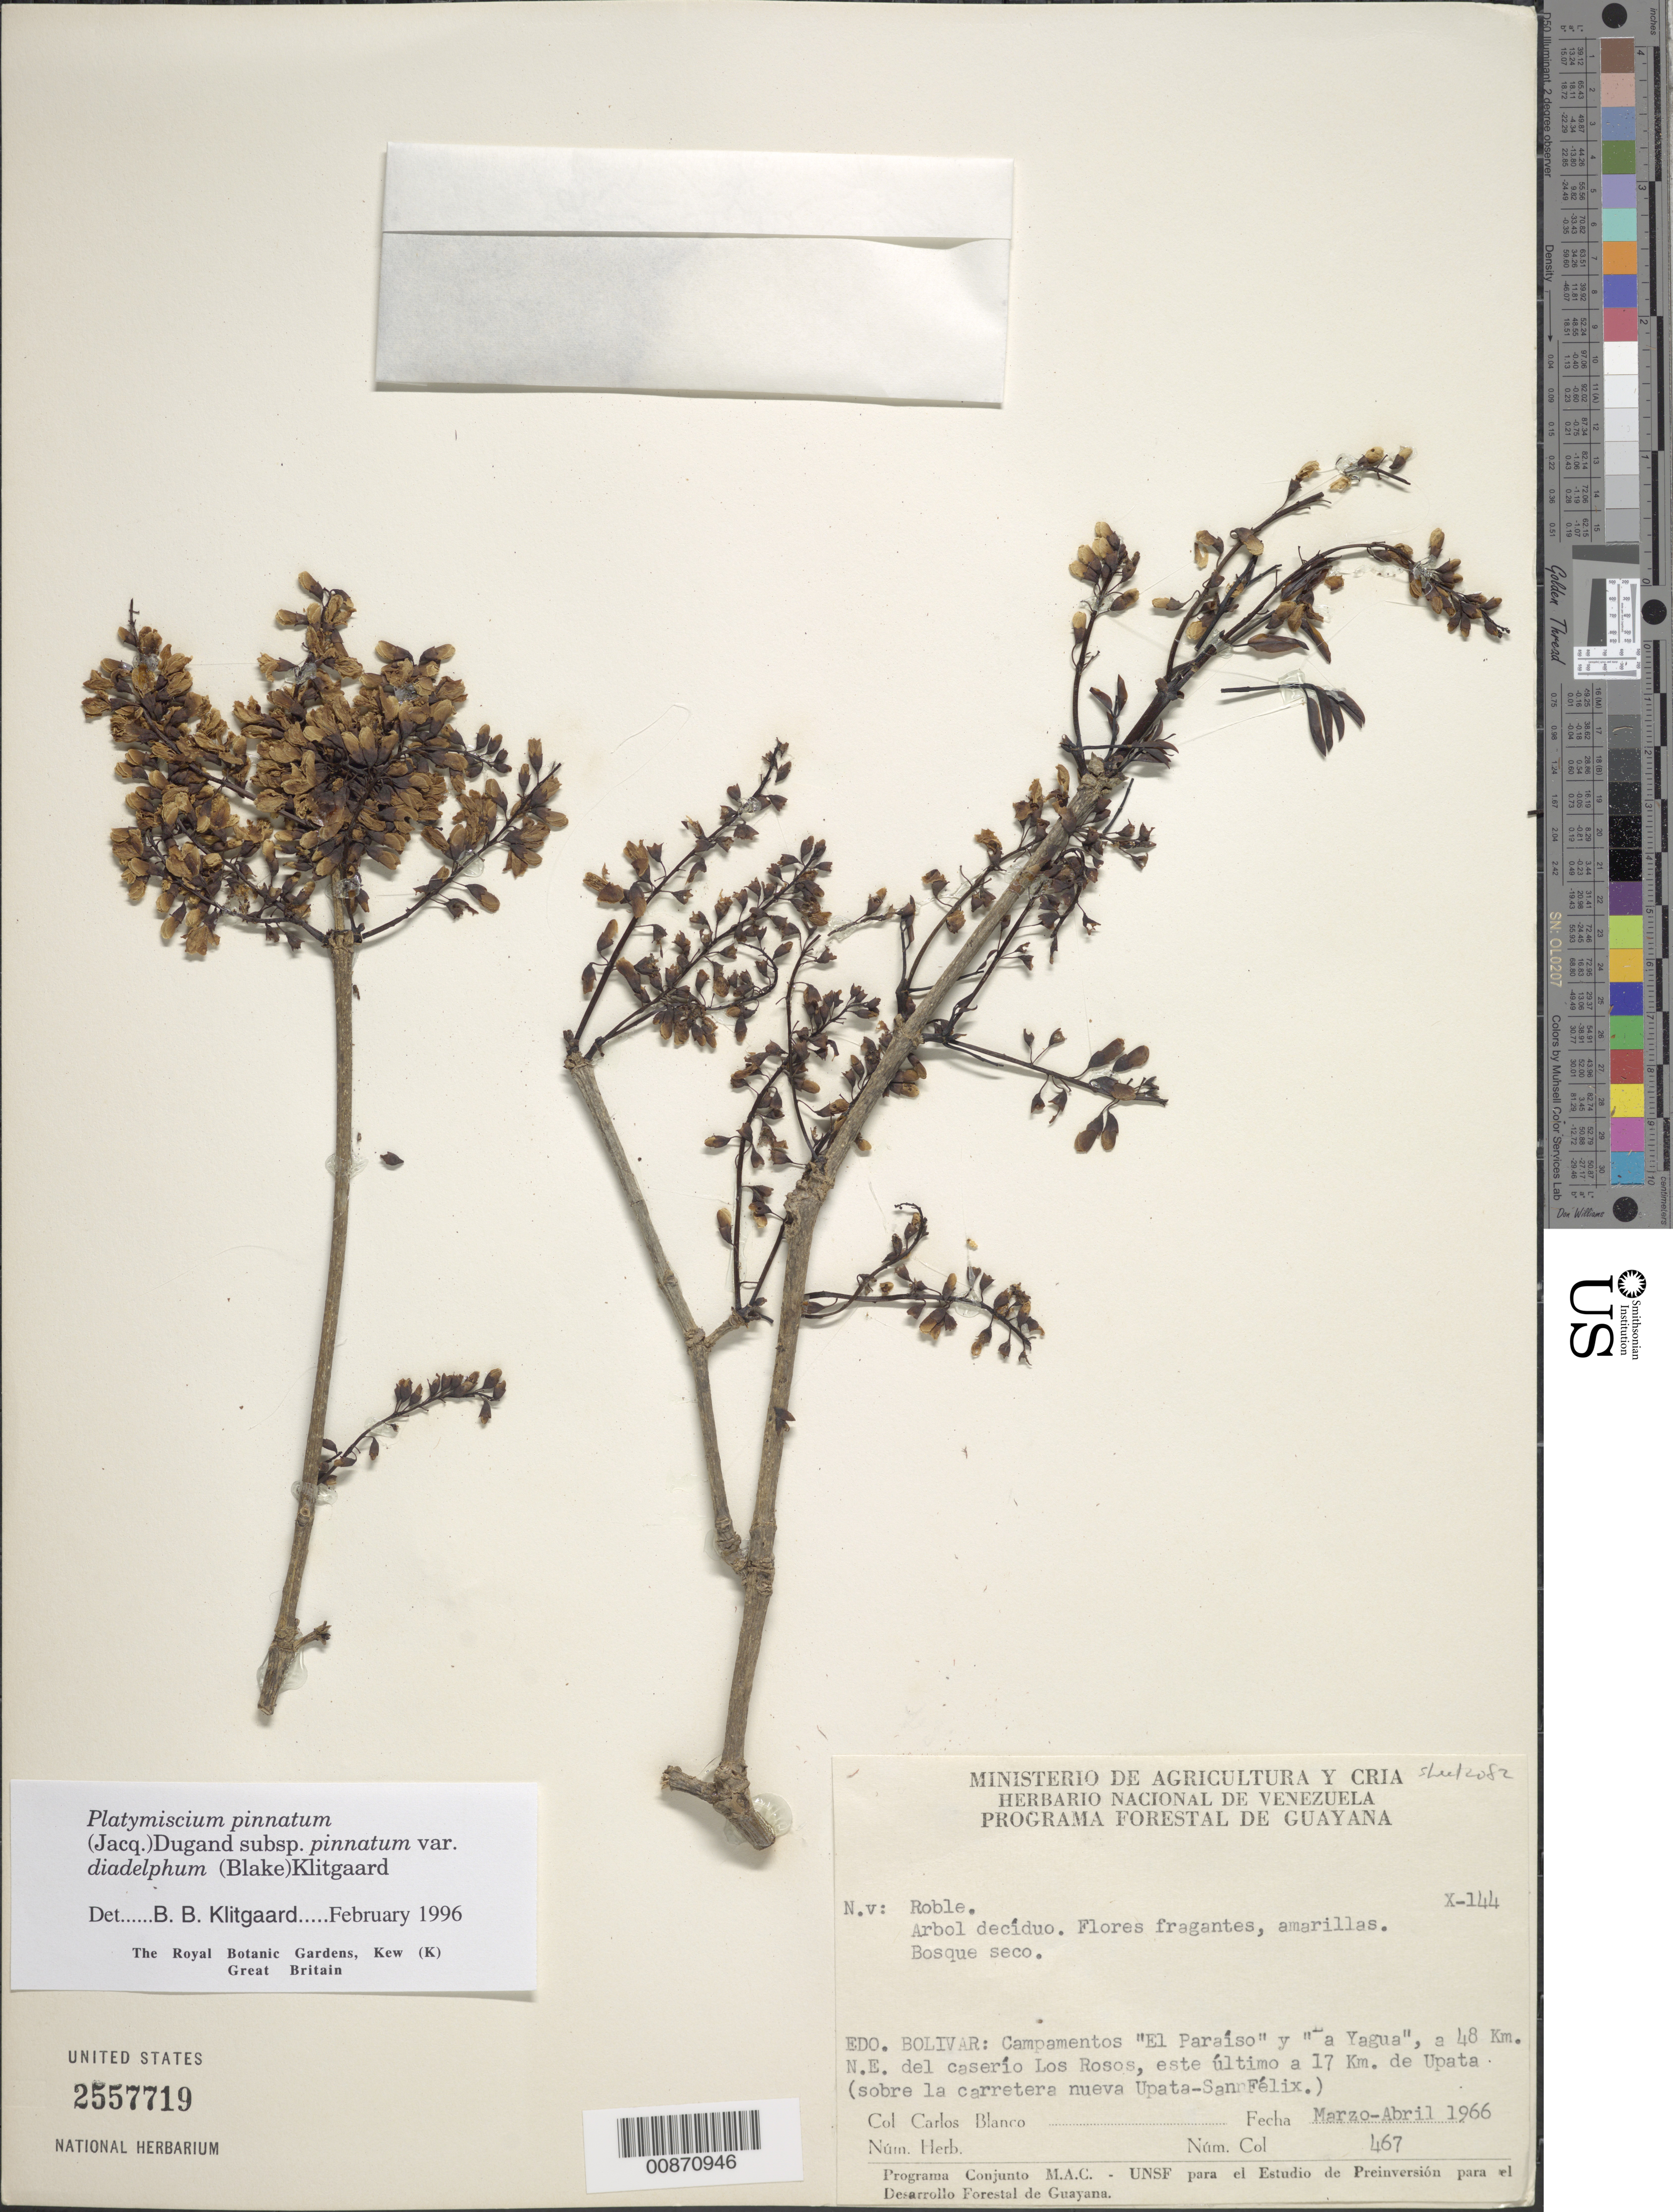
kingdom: Plantae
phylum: Tracheophyta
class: Magnoliopsida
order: Fabales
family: Fabaceae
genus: Platymiscium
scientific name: Platymiscium pinnatum var. diadelphum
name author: (S.F. Blake) Klitg.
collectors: C. Blanco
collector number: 467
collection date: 1966-03/1966-04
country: Venezuela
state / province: Bolivar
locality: Campamentos "El Paraiso" y "a Yagua", a 48 Km. N.E. del caserio Los Rosos, este ultimo a 17 Km. de Upata (sobre la carretera nueva Upata-SannFelix)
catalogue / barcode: US 2557719